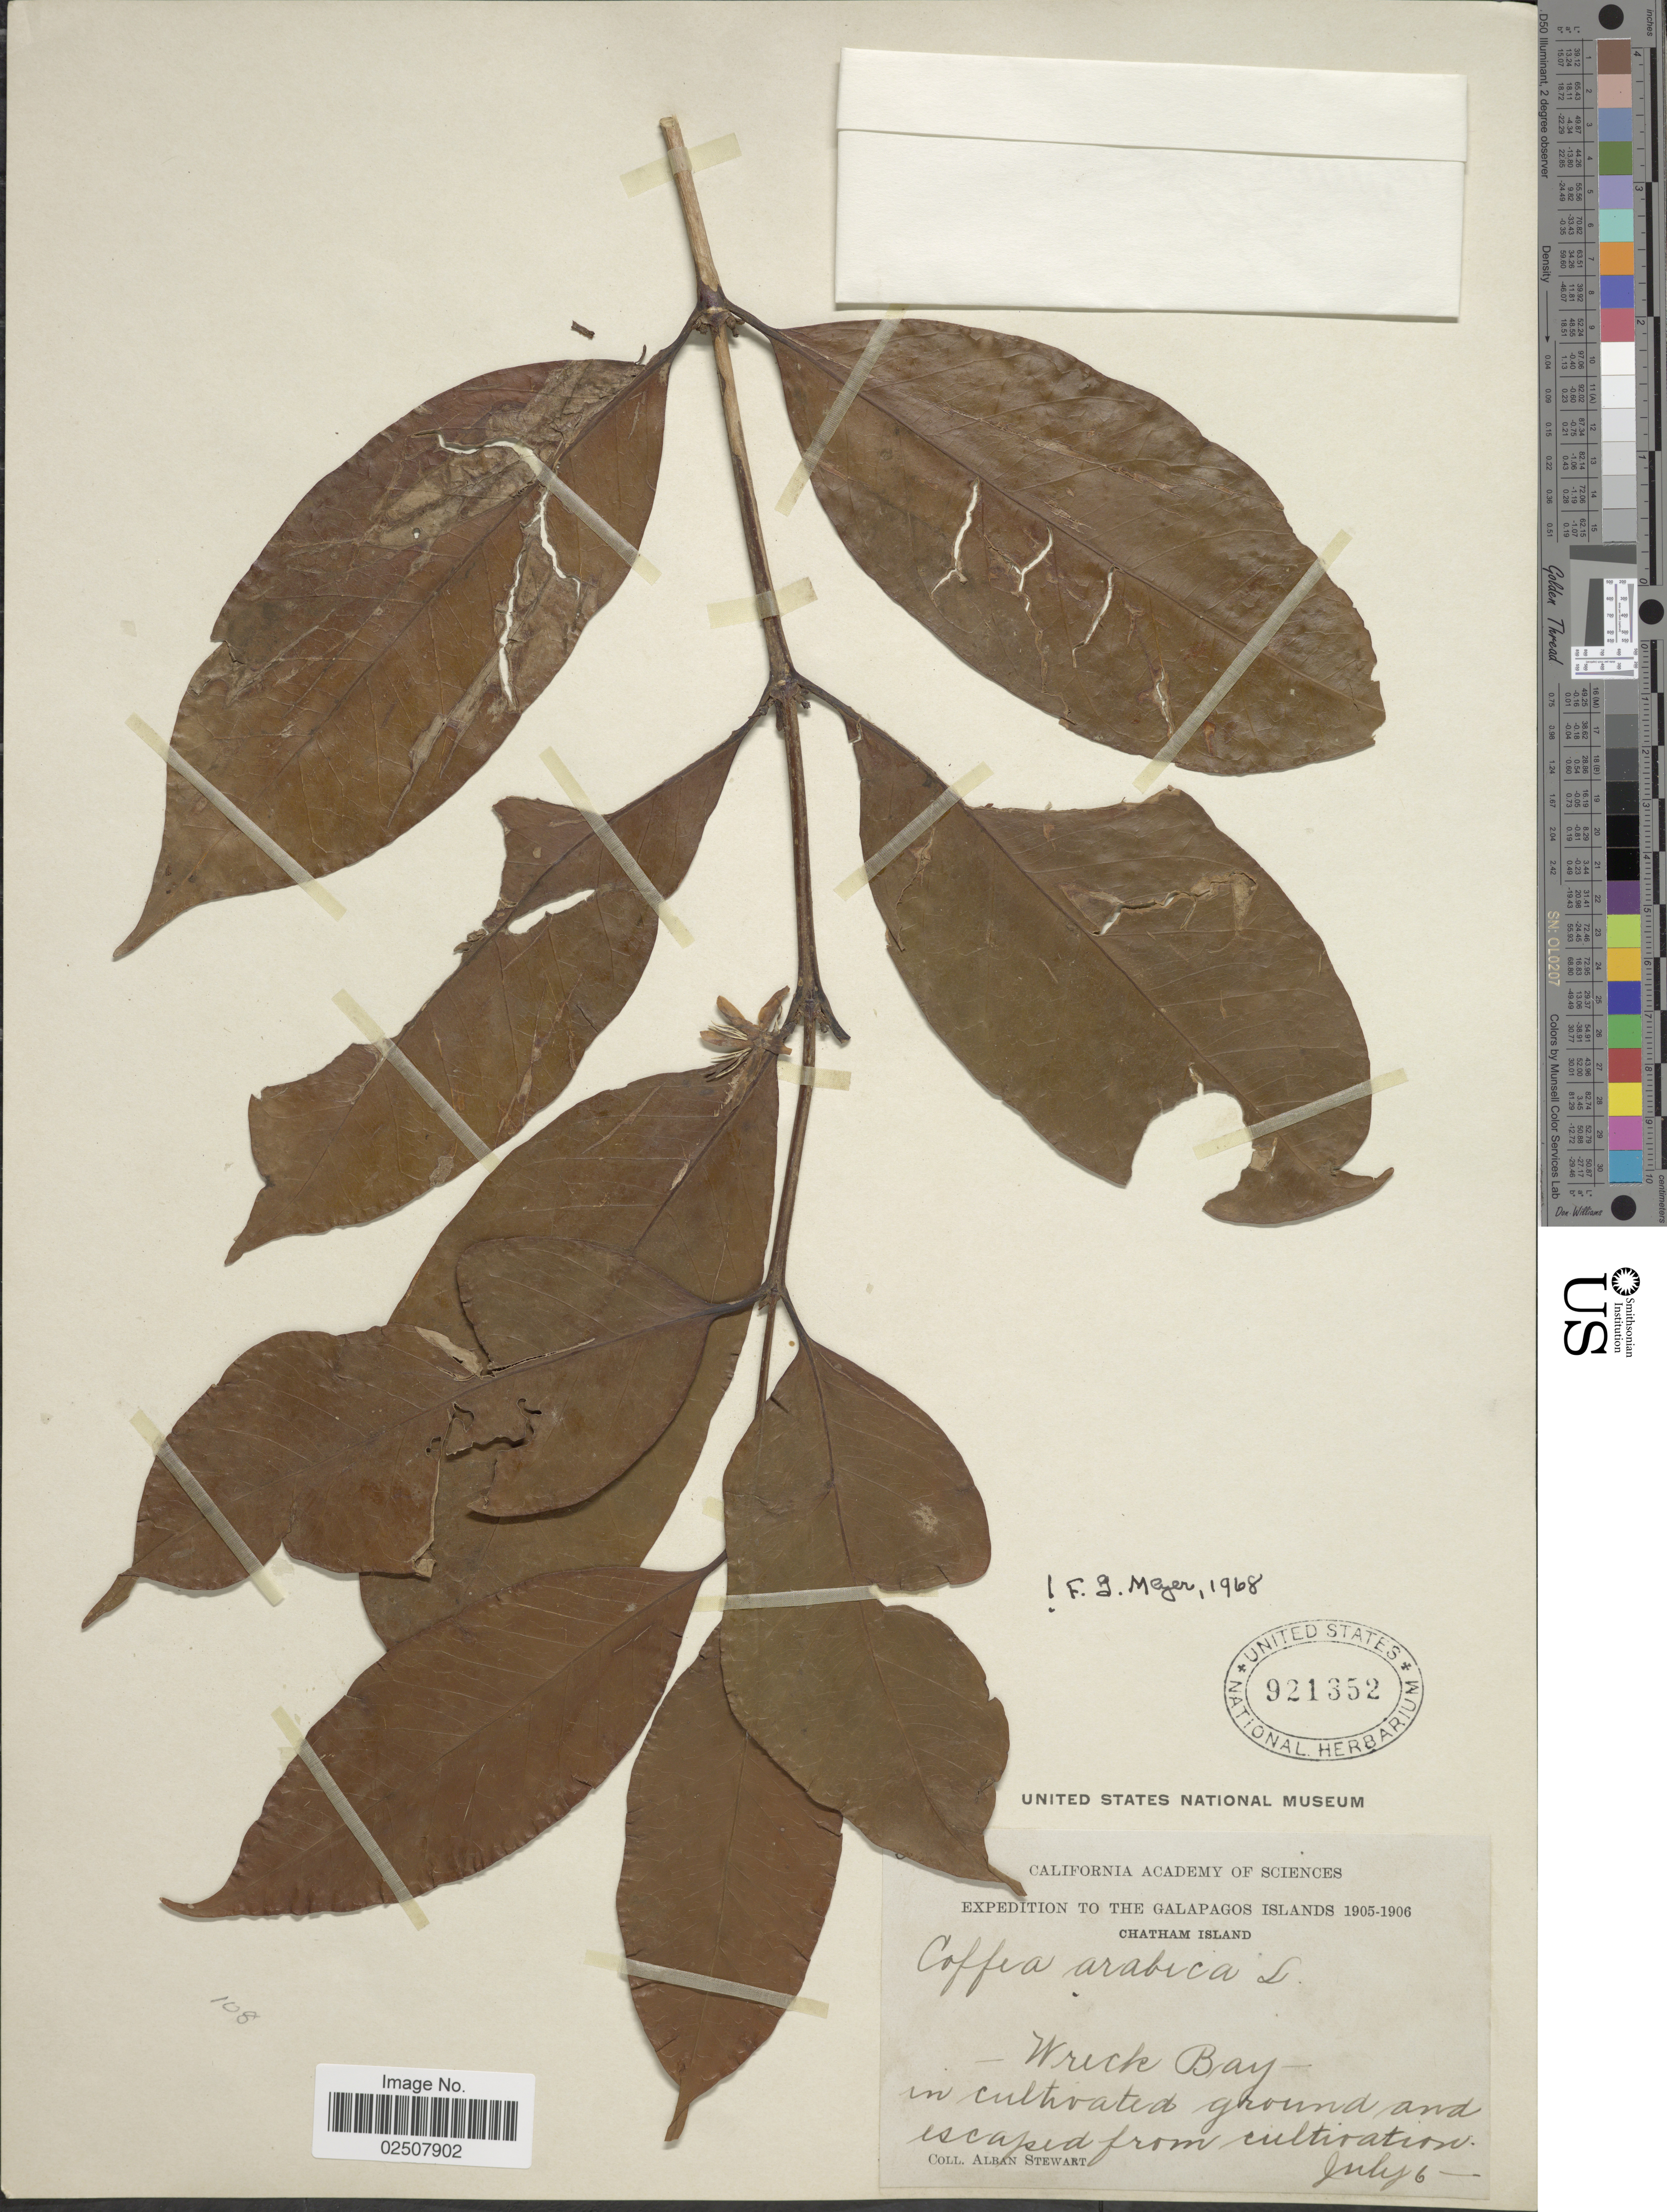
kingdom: Plantae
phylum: Tracheophyta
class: Magnoliopsida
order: Gentianales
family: Rubiaceae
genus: Coffea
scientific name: Coffea arabica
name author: L.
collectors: A. Stewart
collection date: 1905-07-06/1906-07-06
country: Ecuador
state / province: Colón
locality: The Galapagos Islands, Chatham Island, -Wreck Bay-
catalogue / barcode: US 921352